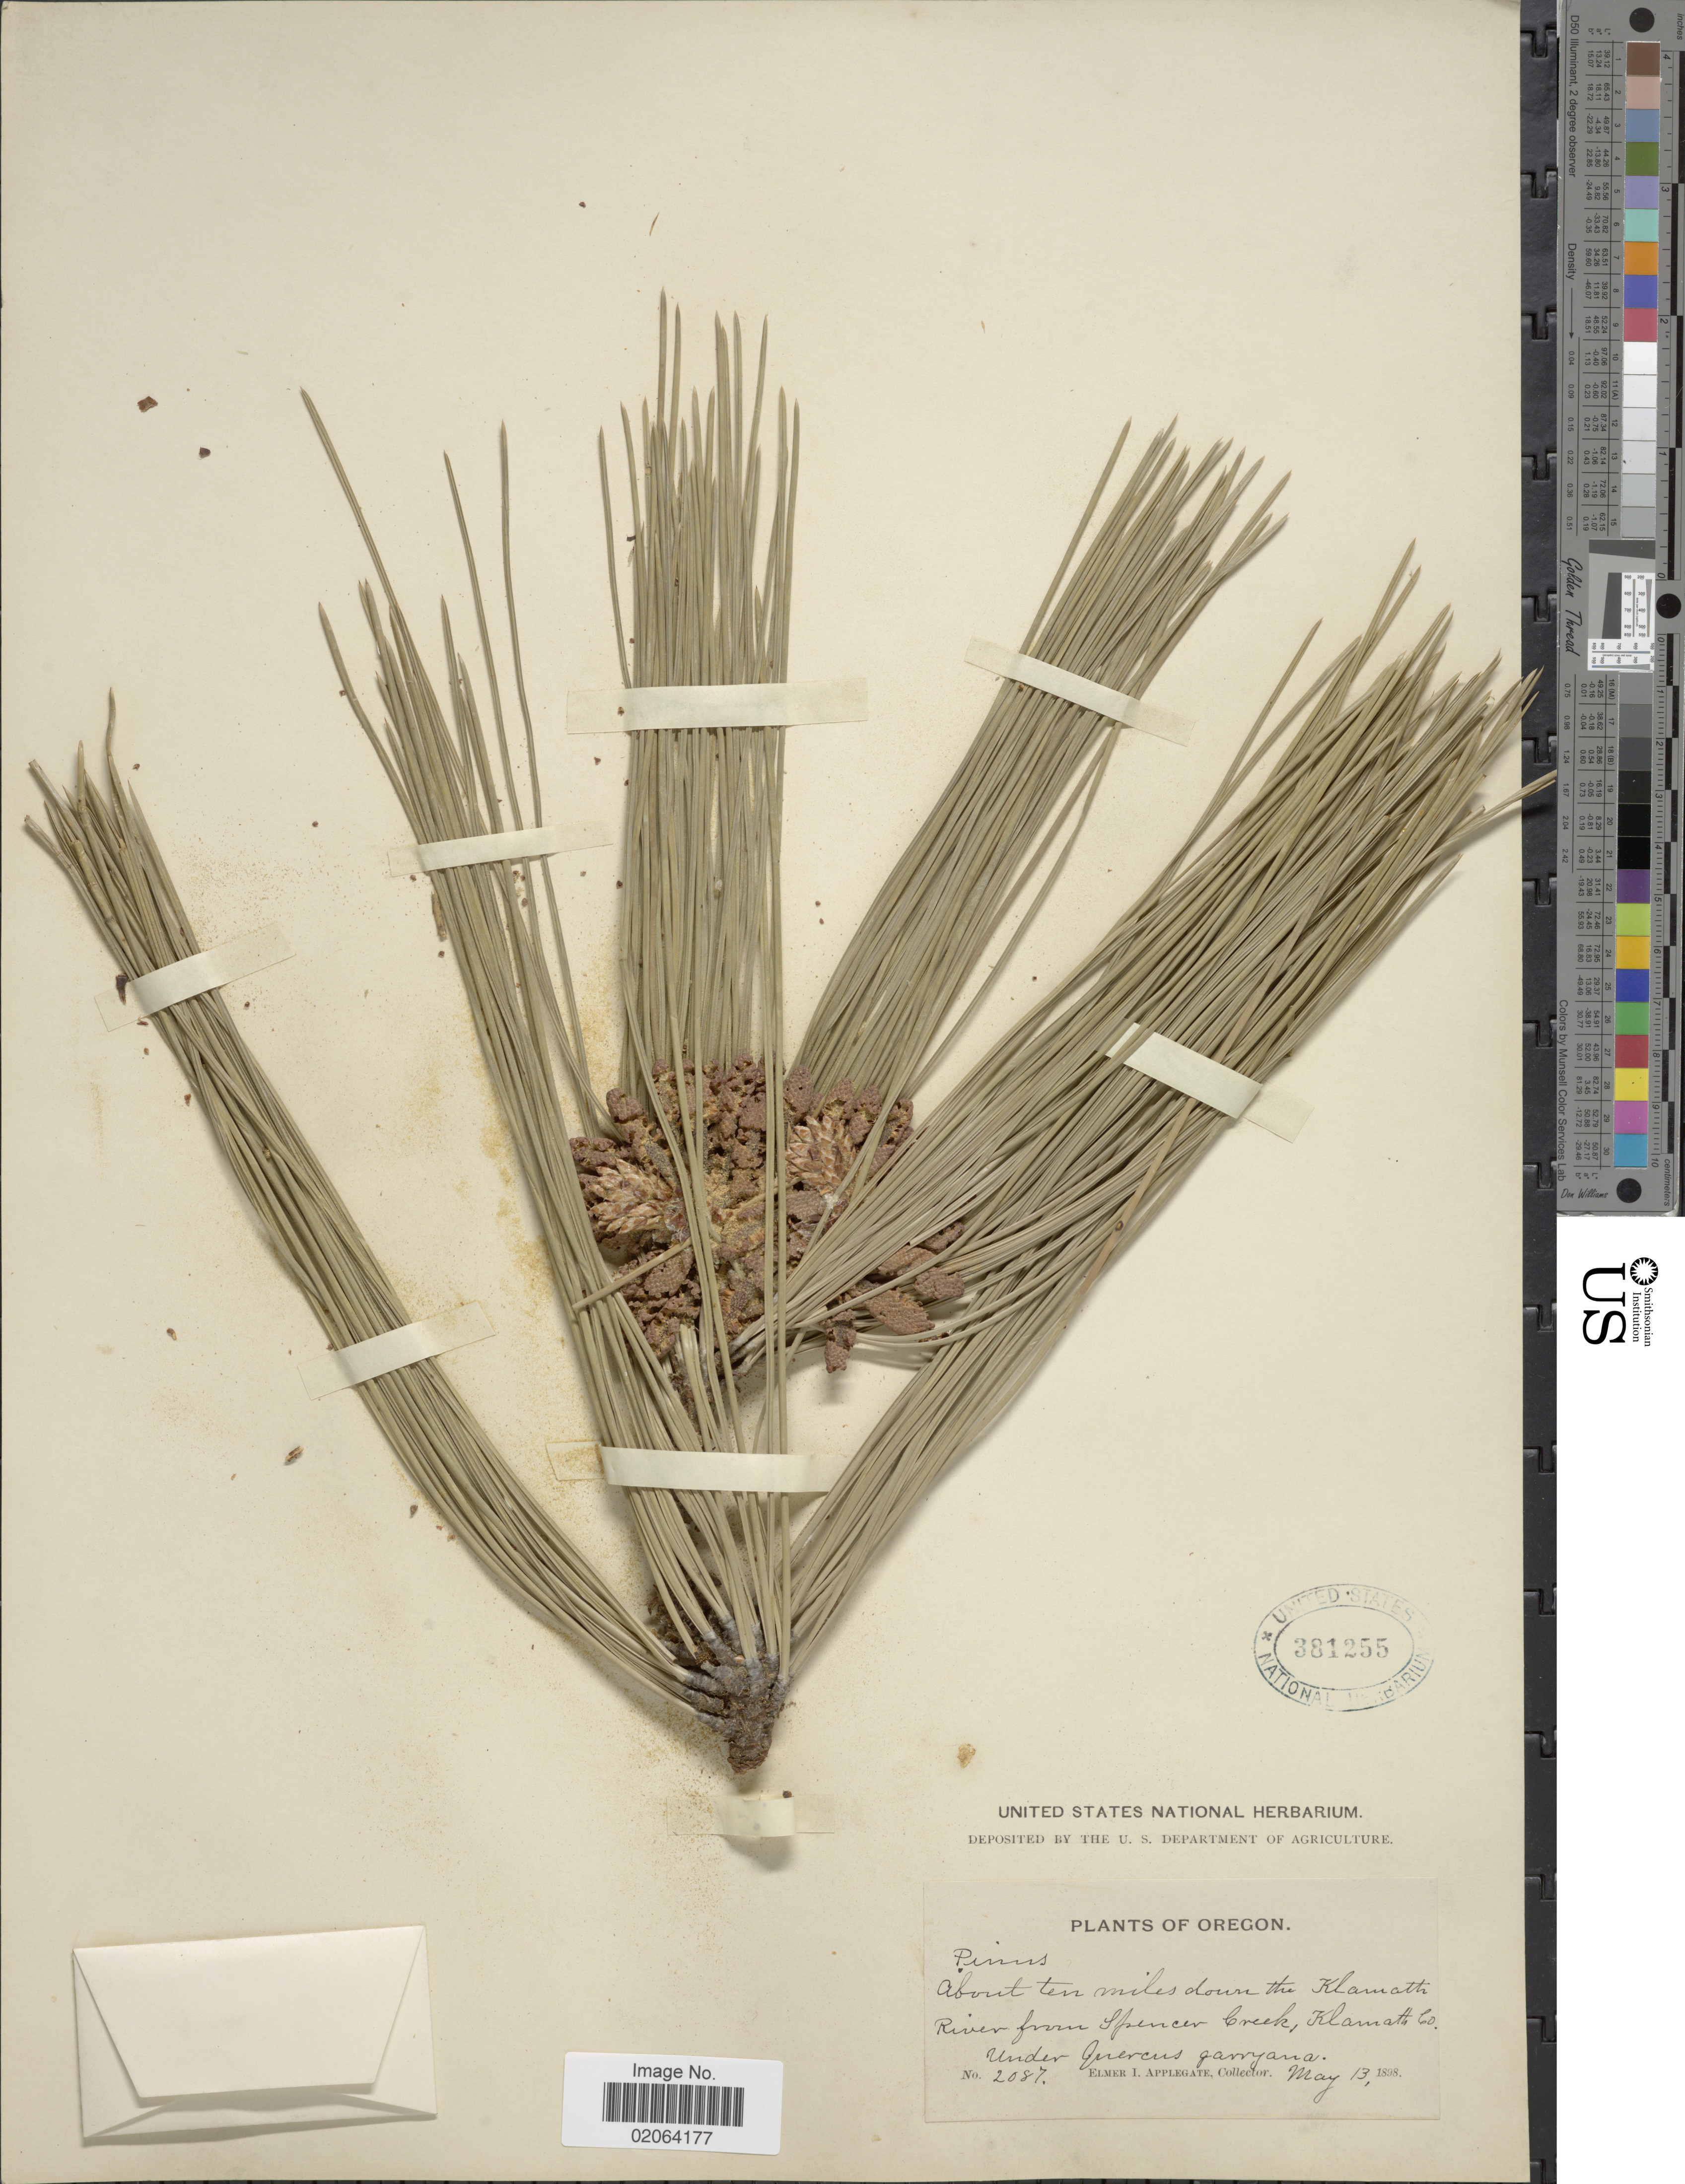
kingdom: Plantae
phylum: Tracheophyta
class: Pinopsida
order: Pinales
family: Pinaceae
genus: Pinus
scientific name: Pinus jeffreyi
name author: Balf.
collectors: E. I. Applegate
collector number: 2087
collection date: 1898-05-13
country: United States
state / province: Oregon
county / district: Klamath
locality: River from Spencer Creek, Klamath Co.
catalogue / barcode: US 381255